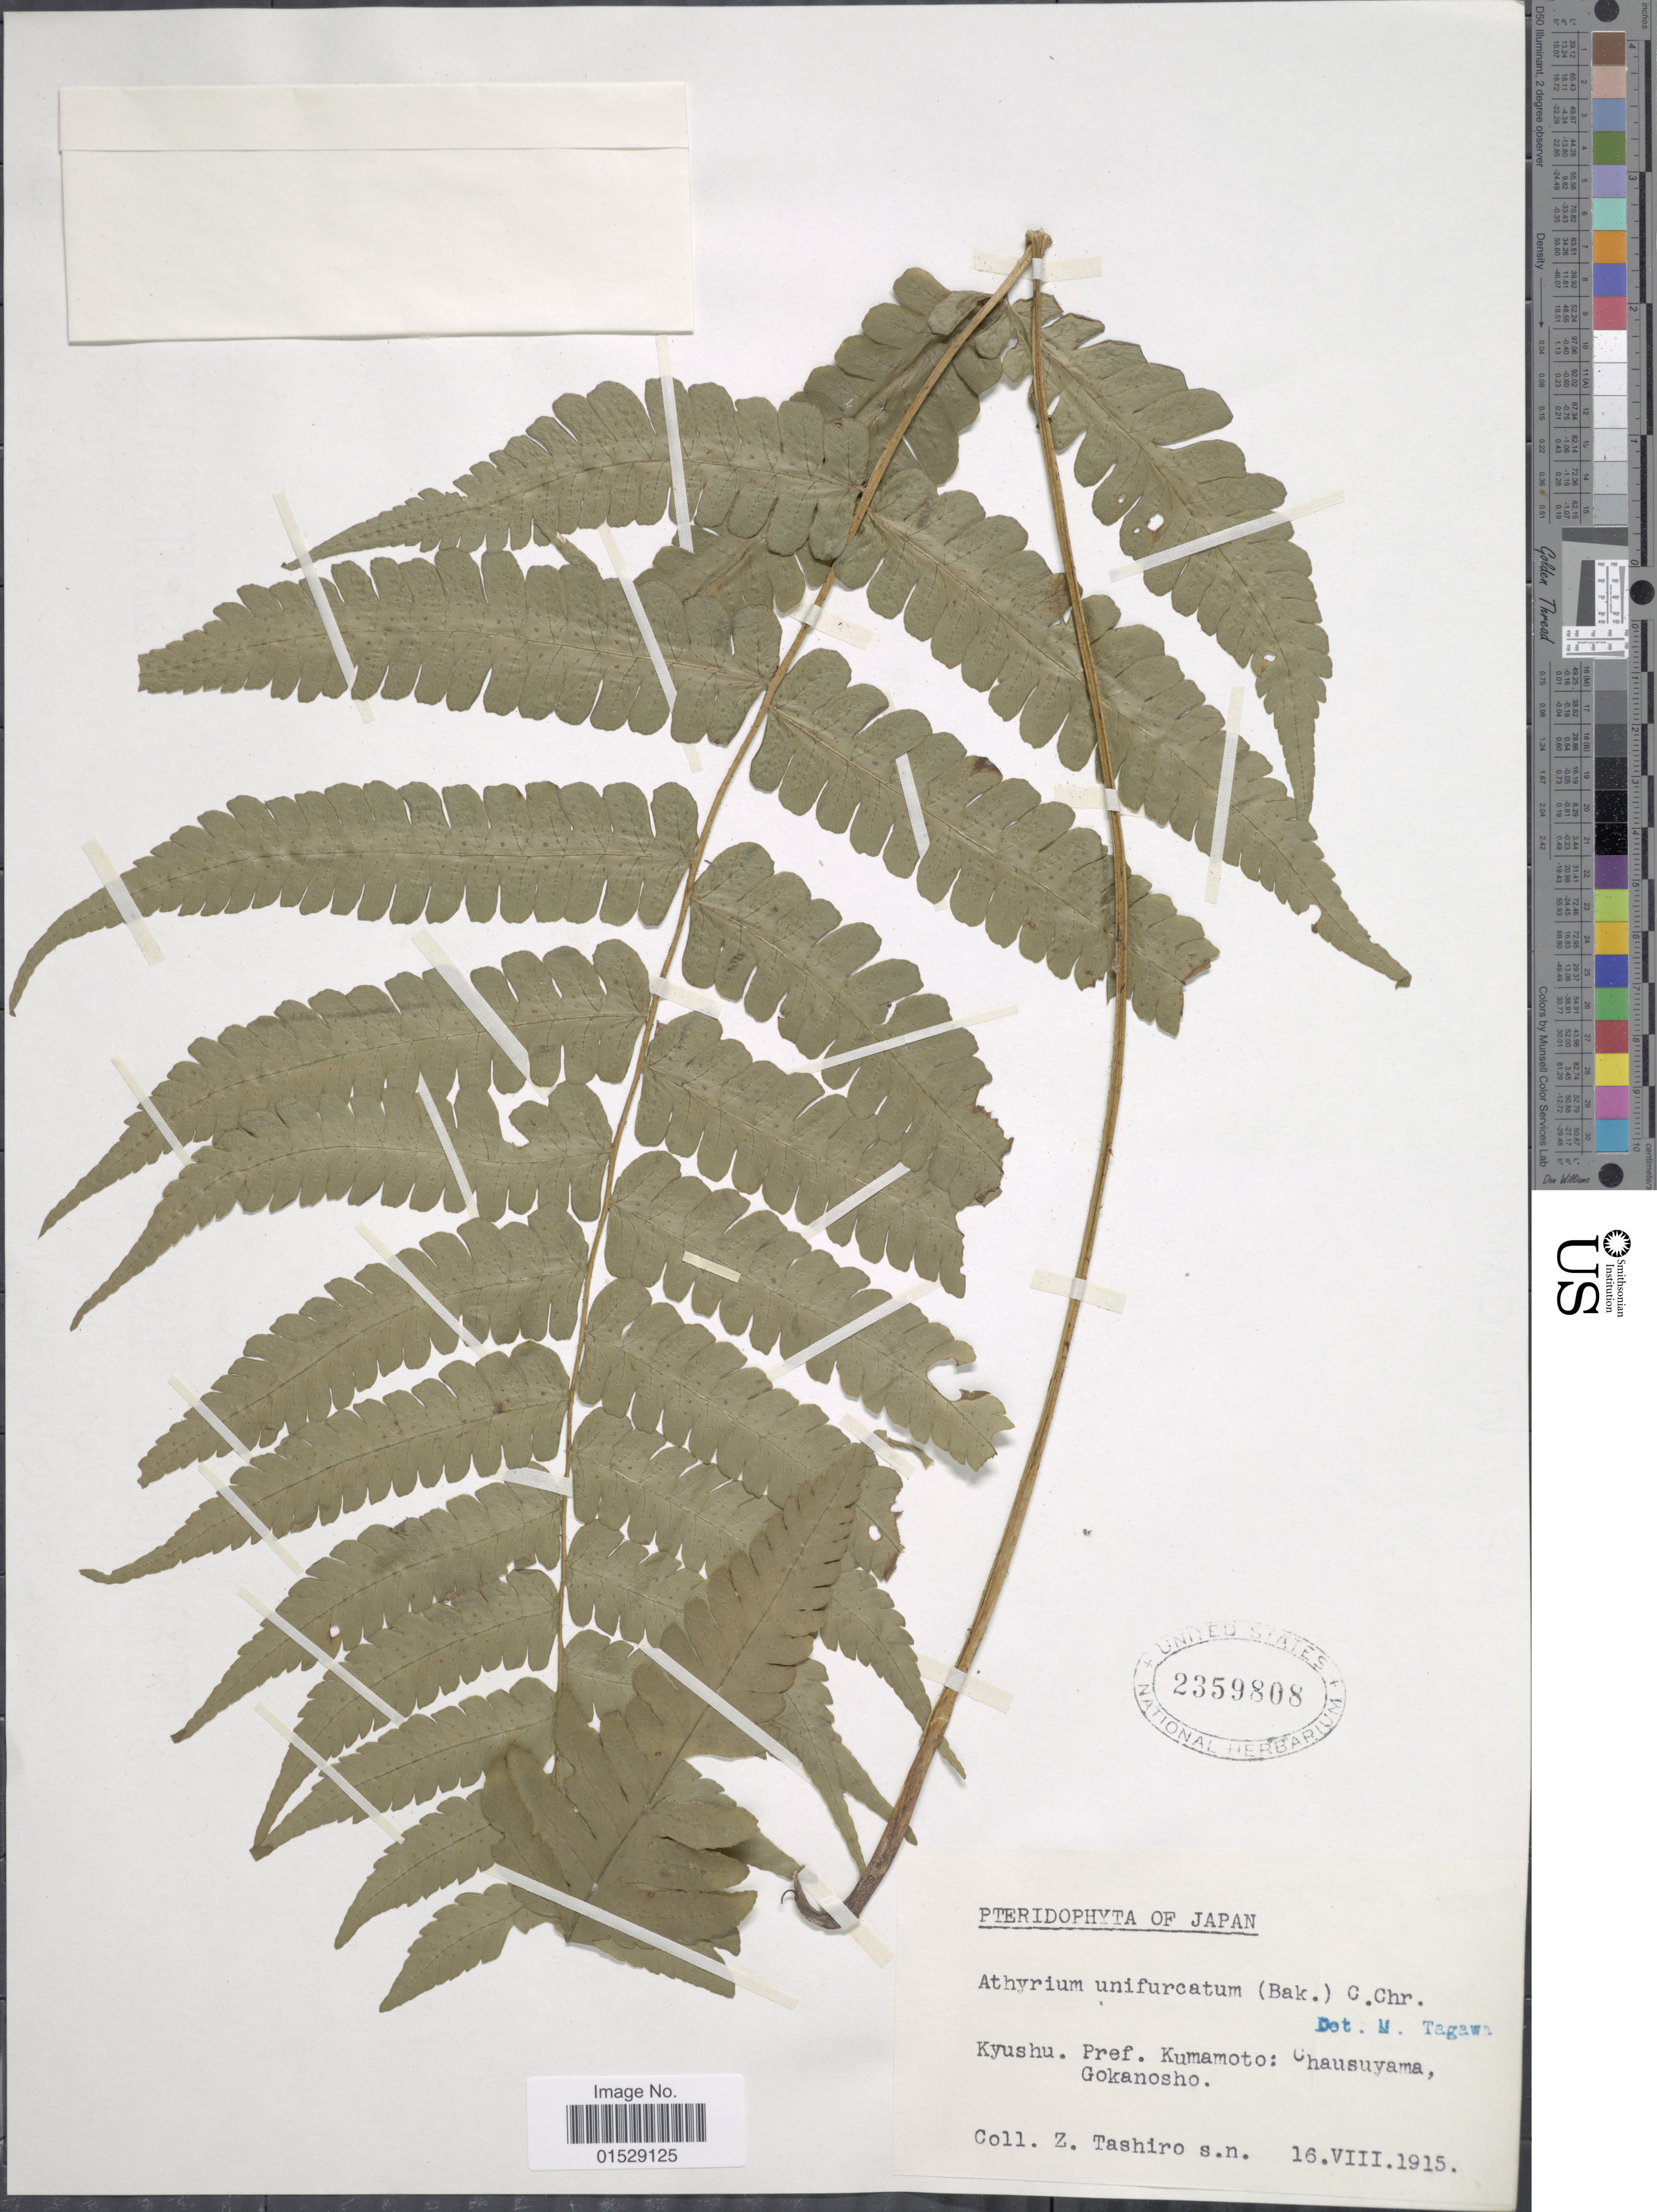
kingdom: Plantae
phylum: Tracheophyta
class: Polypodiopsida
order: Polypodiales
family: Athyriaceae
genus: Deparia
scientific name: Deparia unifurcata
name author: (Baker) M. Kato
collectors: Z. Tashiro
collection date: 1915-08-16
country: Japan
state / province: Kumamoto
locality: Kyushu. pref. Kumamoto: Chausuyama, Gokanosho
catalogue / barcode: US 2359808